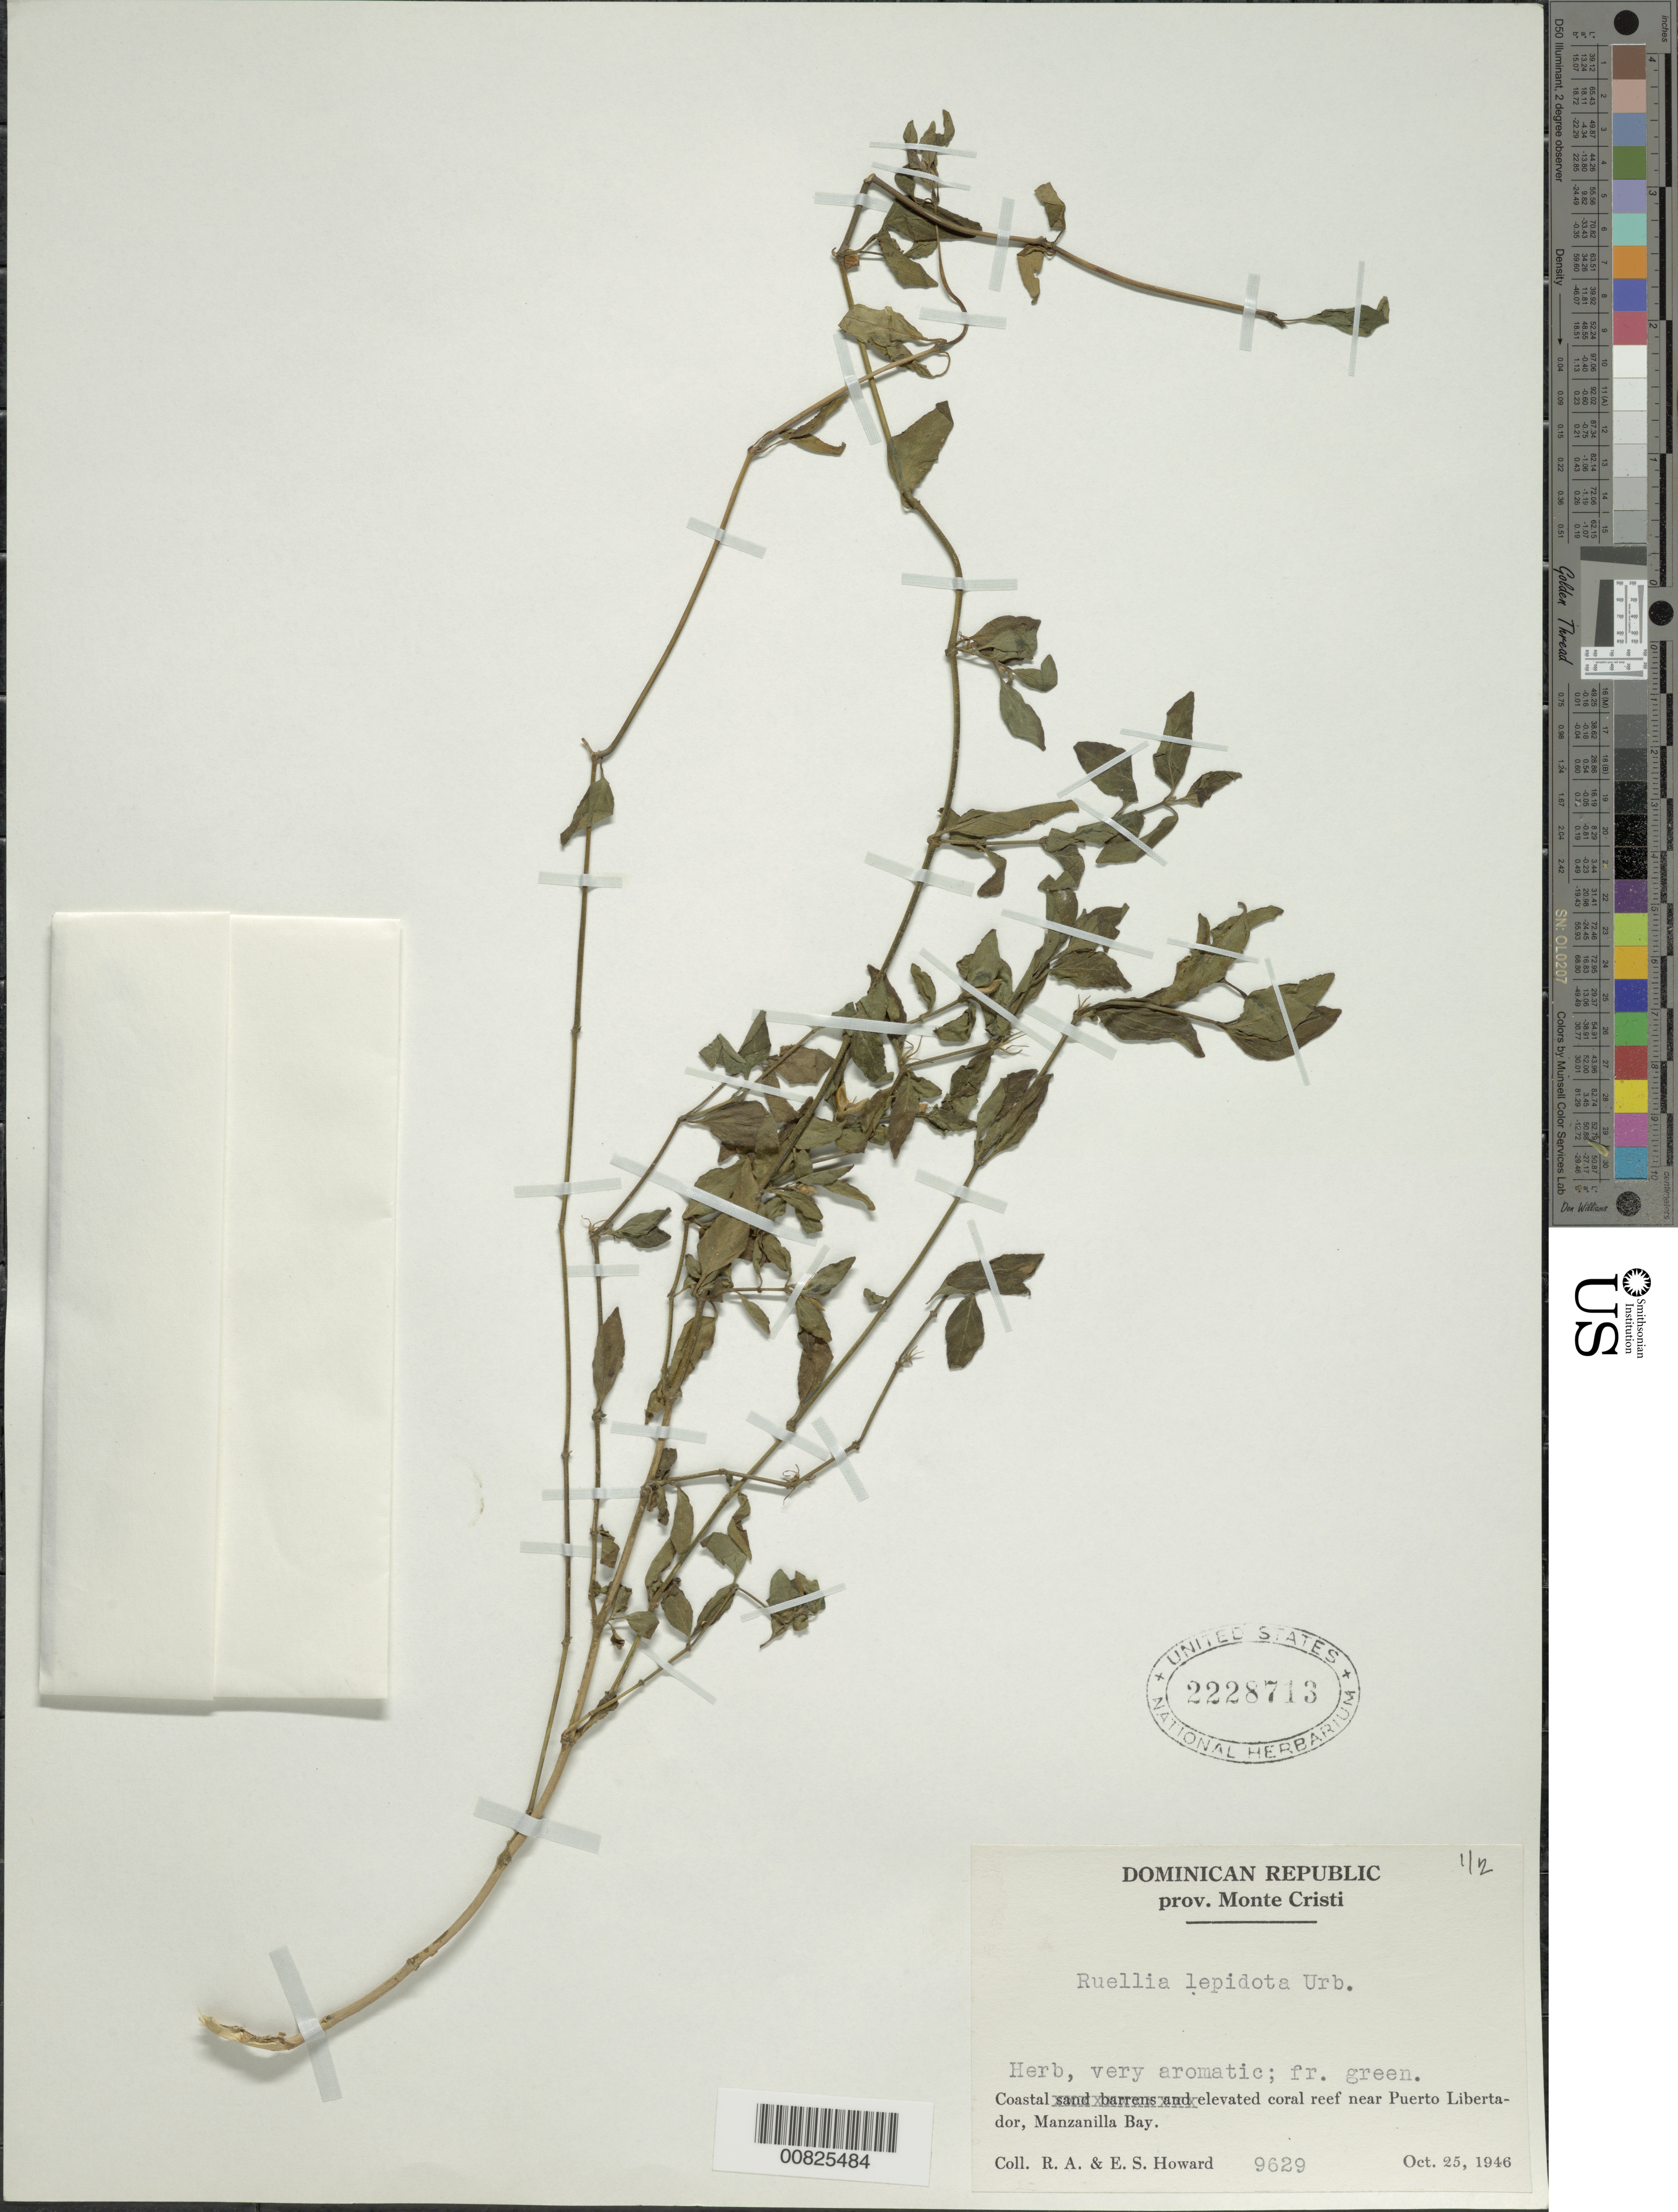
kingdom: Plantae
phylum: Tracheophyta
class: Magnoliopsida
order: Lamiales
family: Acanthaceae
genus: Ruellia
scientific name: Ruellia lepidota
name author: Urb.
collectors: R. A. Howard & E. S. Howard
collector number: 9629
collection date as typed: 25 Oct 1946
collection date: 1946-10-25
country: Dominican Republic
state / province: Monte Cristi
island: Hispaniola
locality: Near Puerto Libertador, Manzanilla Bay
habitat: Coastal elevated coral reef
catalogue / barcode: US 2228713